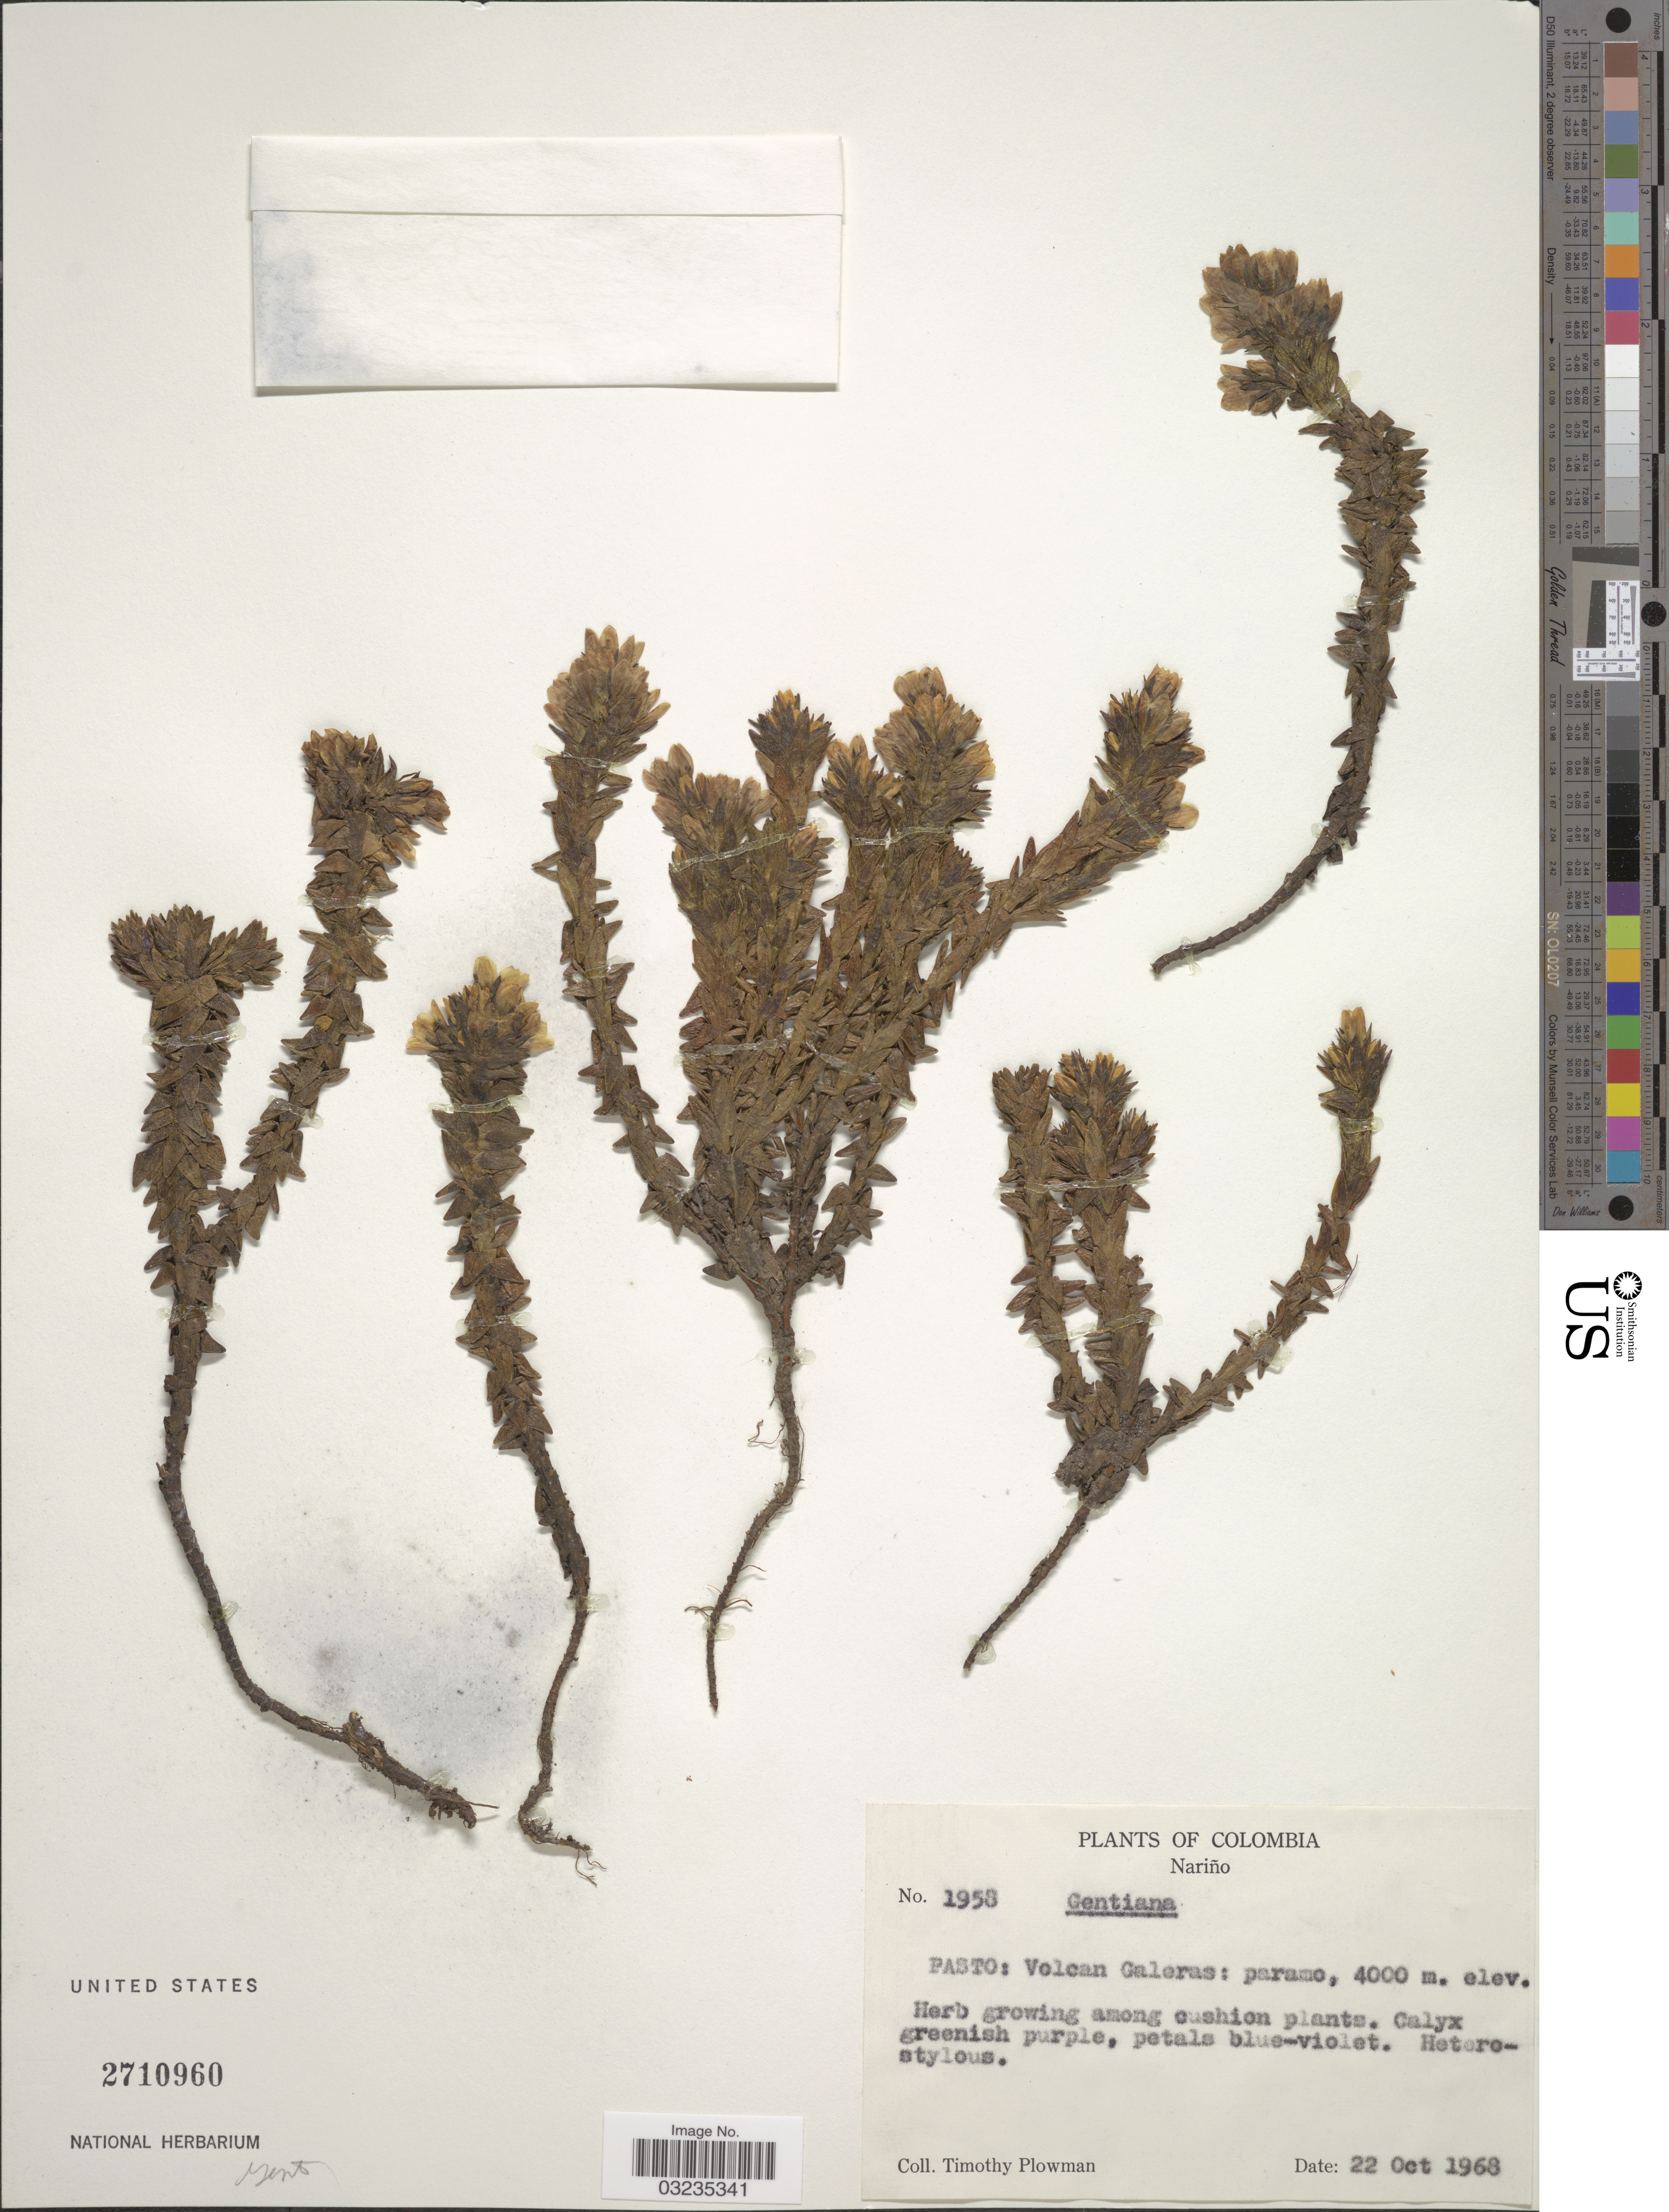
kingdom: Plantae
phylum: Tracheophyta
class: Magnoliopsida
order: Gentianales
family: Gentianaceae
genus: Gentiana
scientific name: Gentiana sp.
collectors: T. Plowman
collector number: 1958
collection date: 1968-10-22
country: Colombia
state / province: Nariño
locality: Pasto: Volcan Galeras: paramo.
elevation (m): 4000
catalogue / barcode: US 2710960